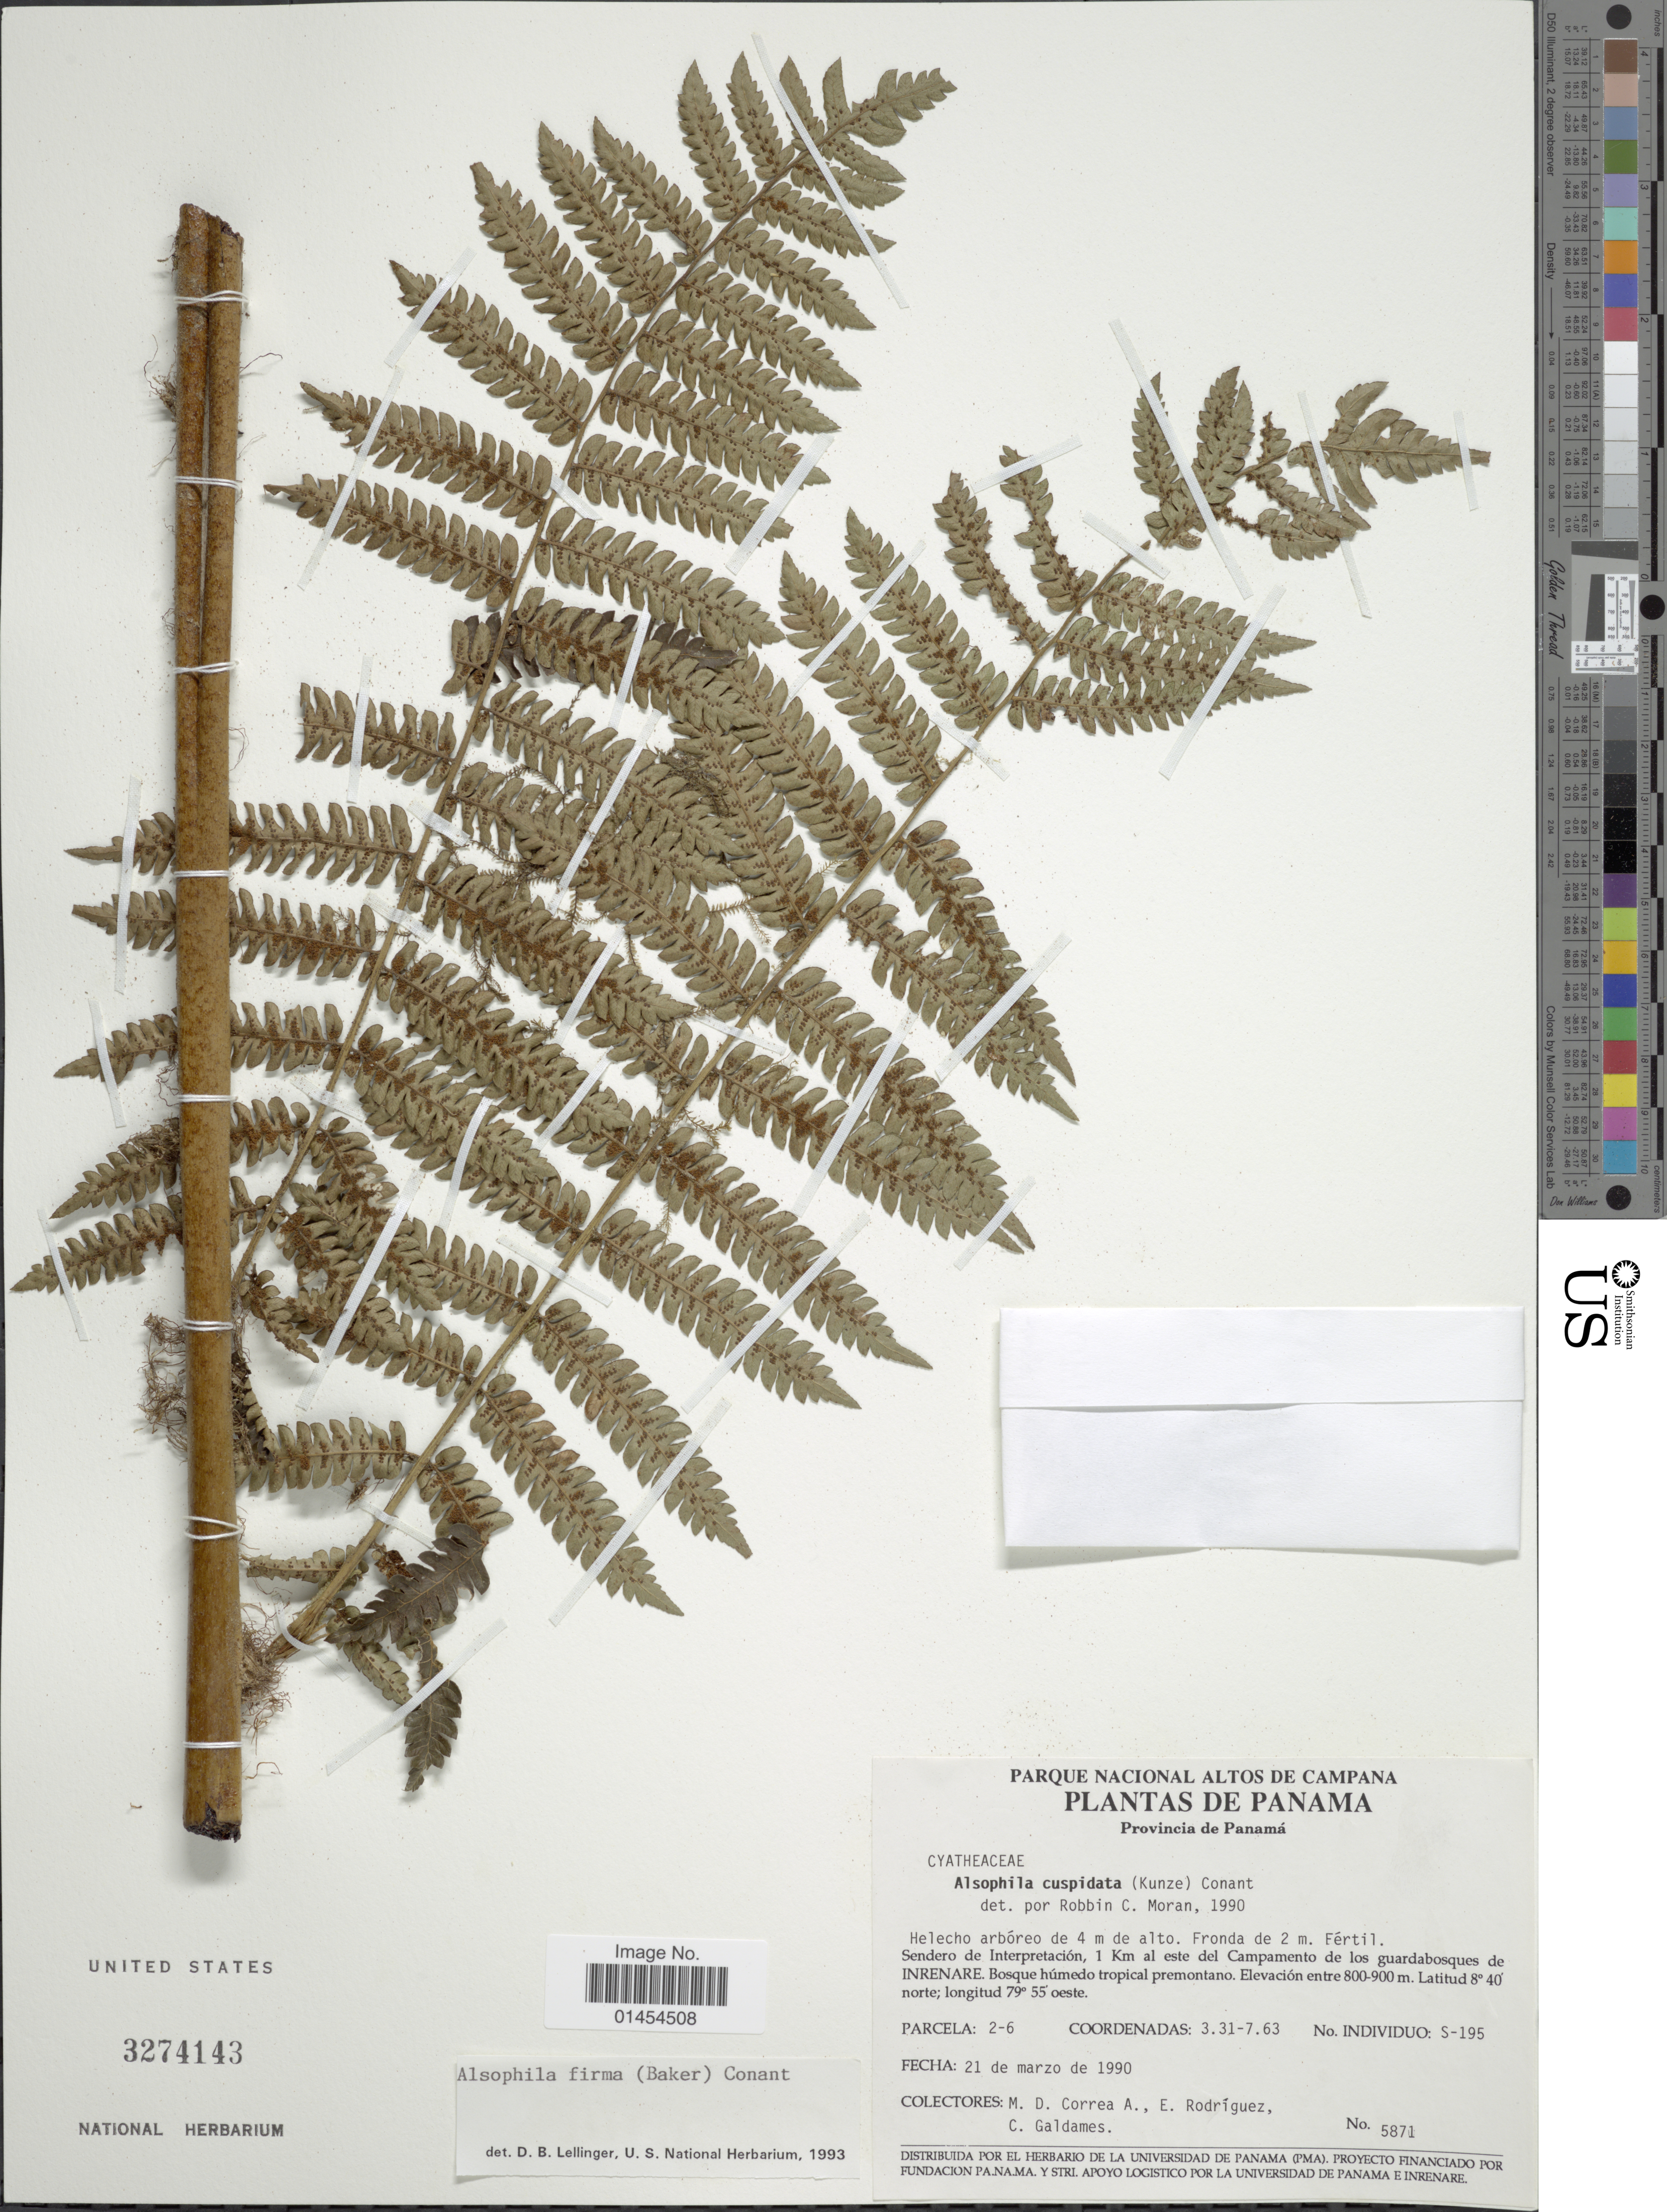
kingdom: Plantae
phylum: Tracheophyta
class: Polypodiopsida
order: Cyatheales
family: Cyatheaceae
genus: Alsophila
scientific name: Alsophila firma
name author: (Baker) D.S. Conant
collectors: M. D. Corrêa-A., E. Rodriguez & C. Galdames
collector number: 5871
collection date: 1990-03-21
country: Panama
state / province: Panamá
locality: Sendero de Interpretación, 1 Km al este del Campamento de los guardabosques de Inrenare.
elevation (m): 800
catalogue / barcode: US 3274143